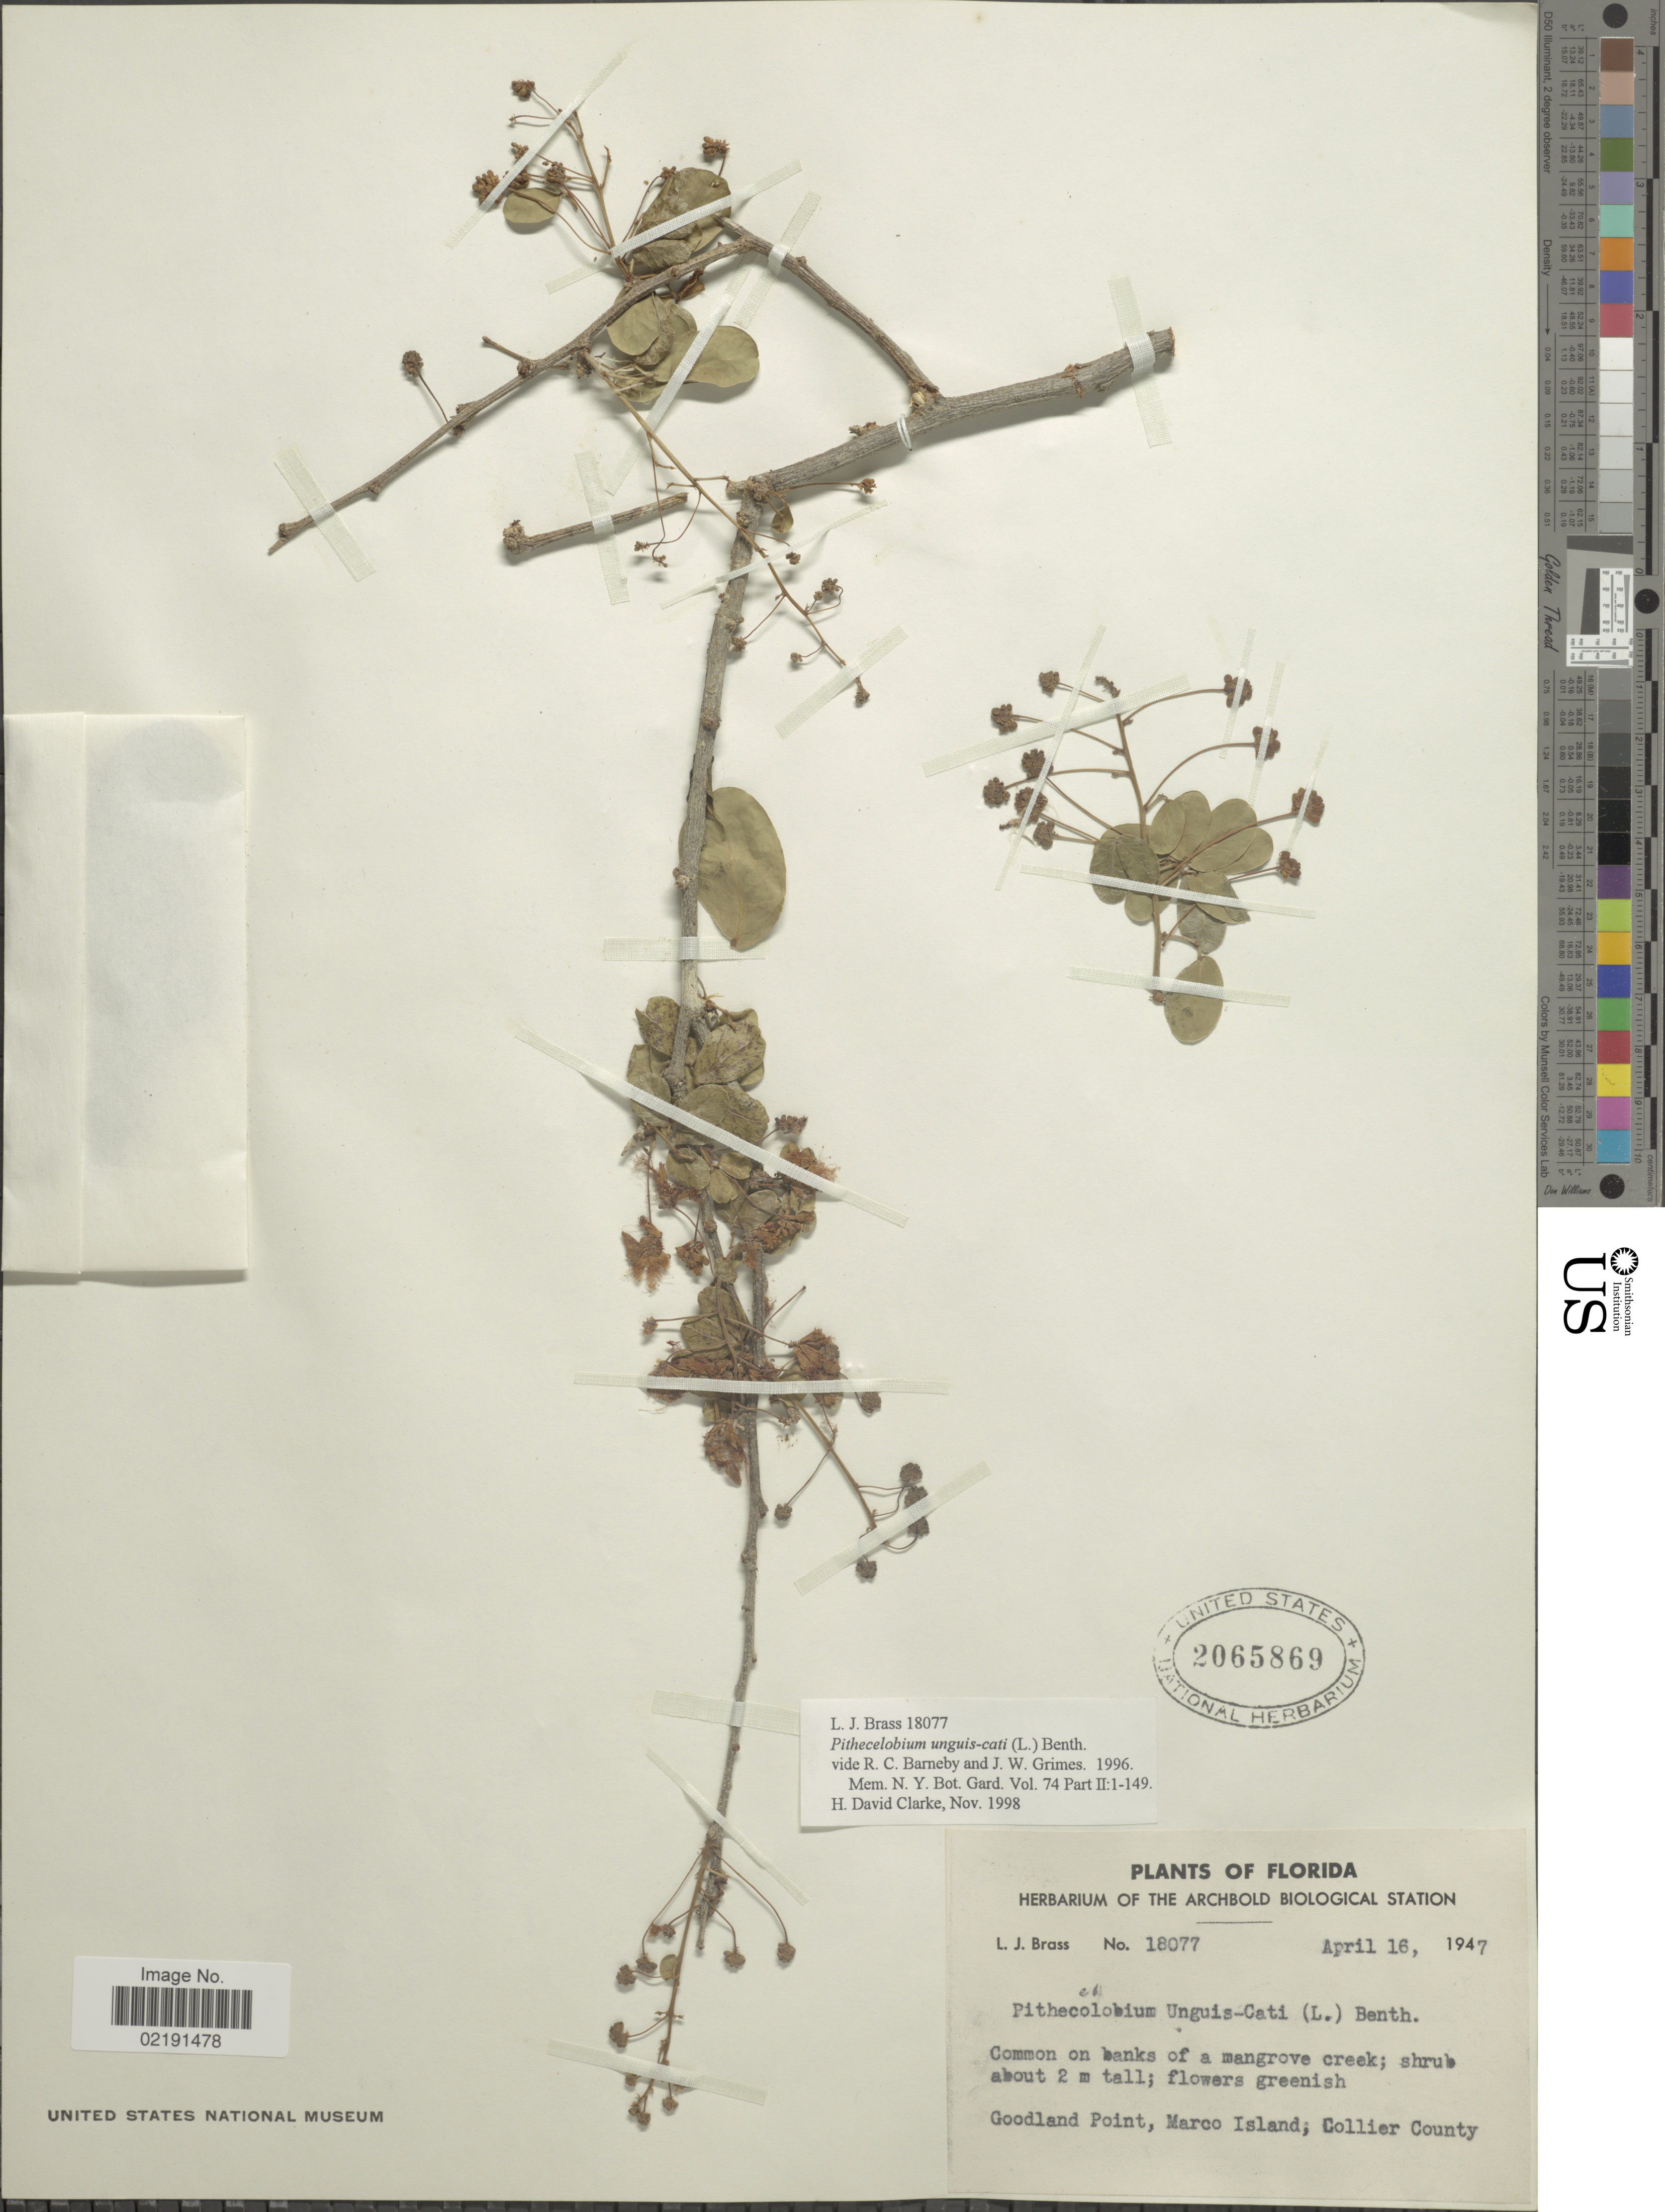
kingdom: Plantae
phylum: Tracheophyta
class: Magnoliopsida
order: Fabales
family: Fabaceae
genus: Pithecellobium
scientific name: Pithecellobium unguis-cati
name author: (L.) Benth.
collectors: L. J. Brass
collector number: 18077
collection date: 1947-04-16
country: United States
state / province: Florida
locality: Goodland Point, Marco Island; Collier County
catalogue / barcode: US 2065869